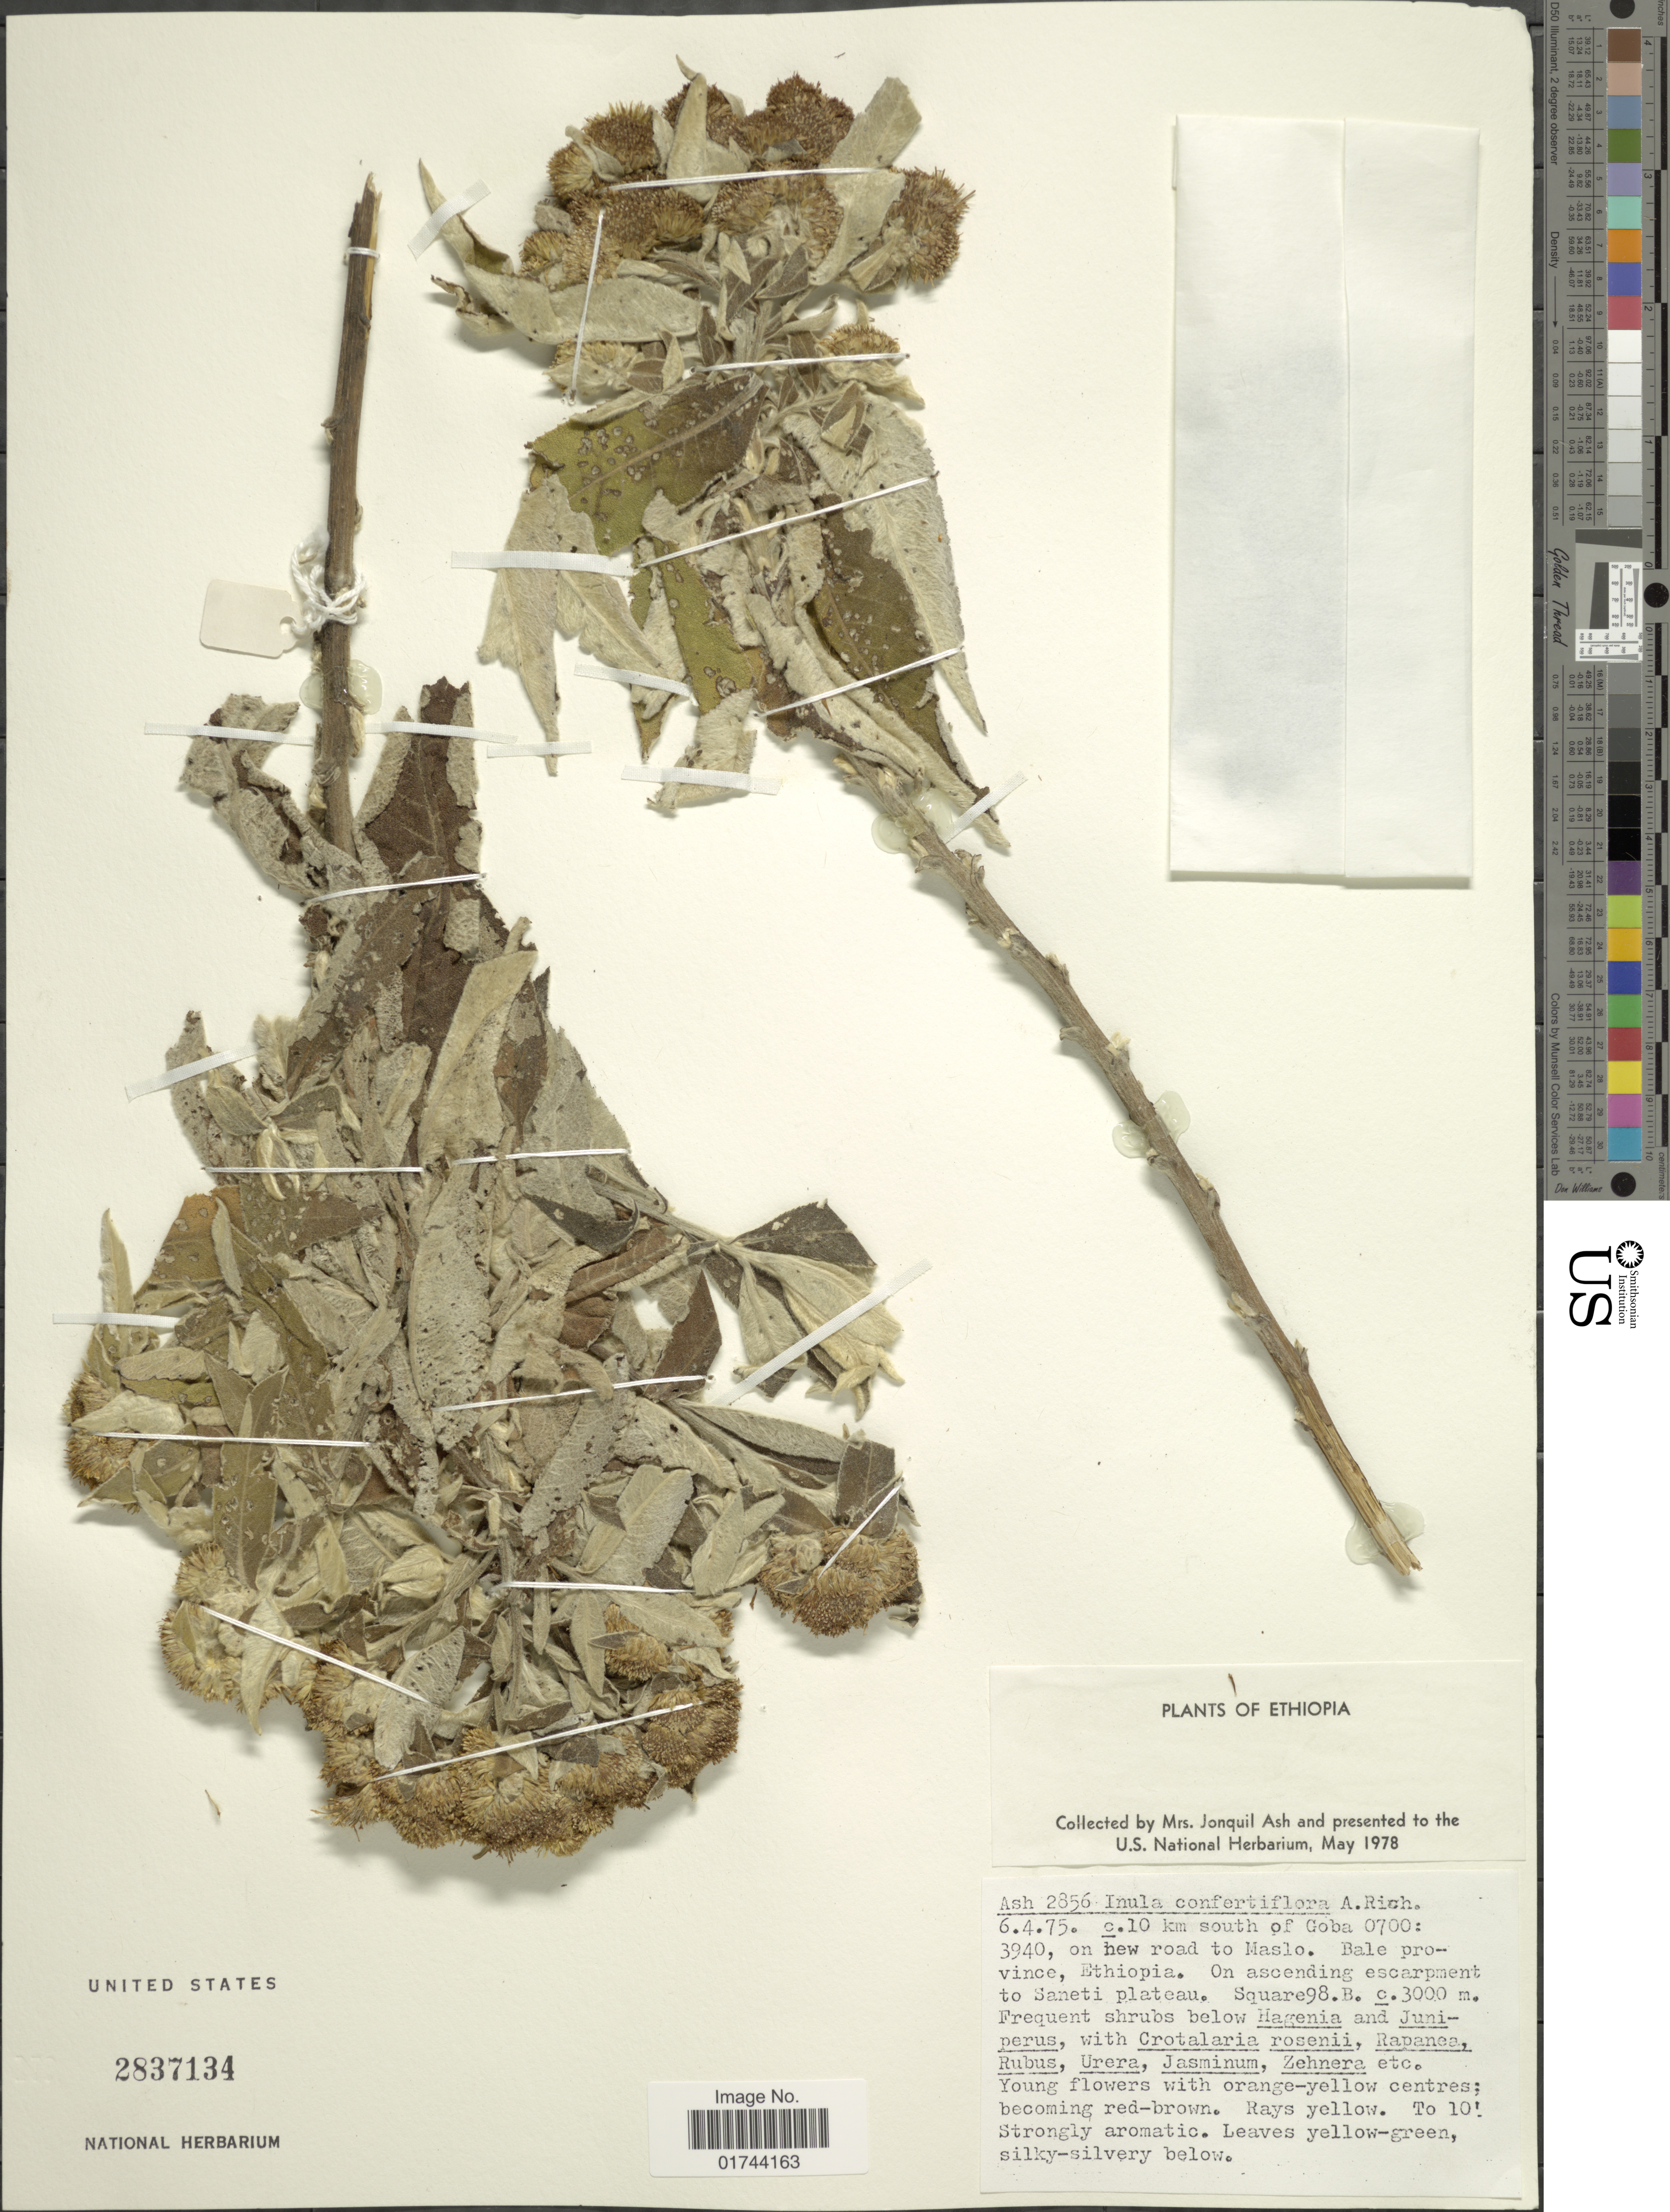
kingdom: Plantae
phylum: Tracheophyta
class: Magnoliopsida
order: Asterales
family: Asteraceae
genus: Inula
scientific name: Inula confertiflora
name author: A. Rich.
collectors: J. Ash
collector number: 2856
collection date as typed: Transcribed d/m/y: 6/4/75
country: Ethiopia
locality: Bale Province, Ehtiopia, on ascending escarpment to Saneti plateau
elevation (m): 3000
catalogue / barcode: US 2837134